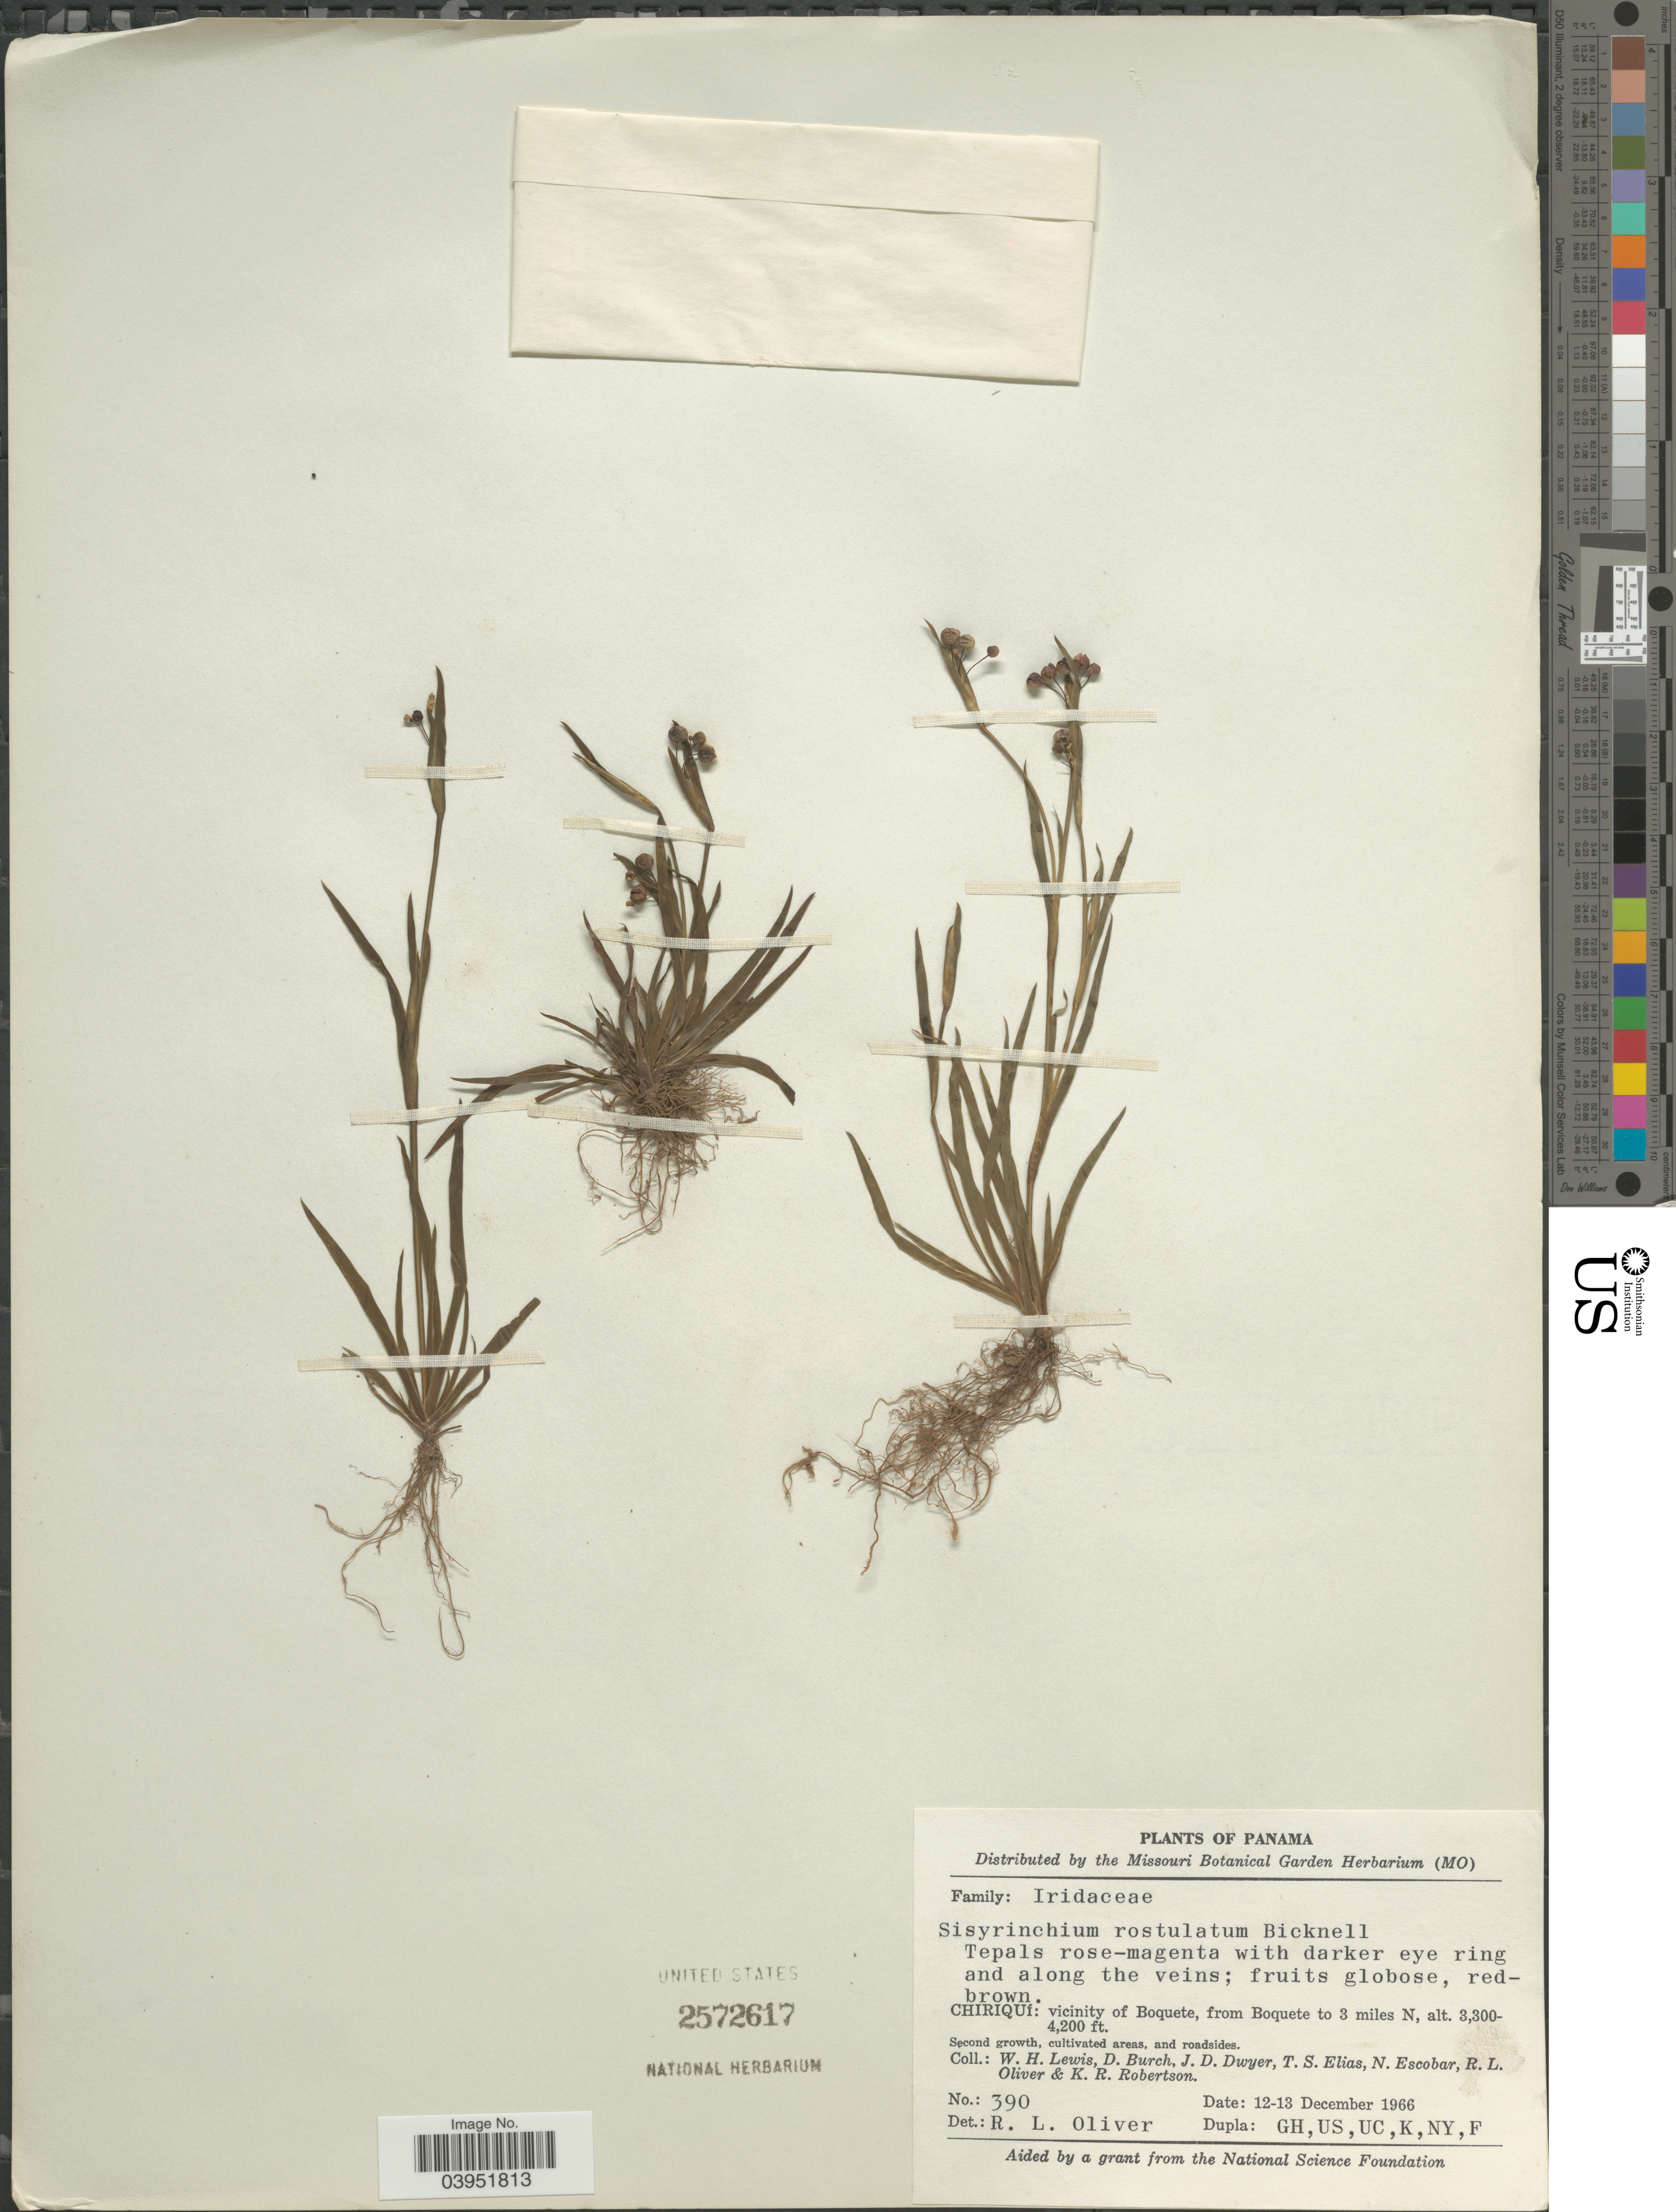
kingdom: Plantae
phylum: Tracheophyta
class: Liliopsida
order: Asparagales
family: Iridaceae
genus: Sisyrinchium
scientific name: Sisyrinchium rosulatum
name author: E.P. Bicknell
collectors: W. H. Lewis, D. Burch, J. D. Dwyer, T. S. Elias & et al.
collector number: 390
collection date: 1966-12-12/1966-12-13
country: Panama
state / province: Chiriqui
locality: Vicinity of Boquete, from Boquete to 3 miles N.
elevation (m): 1006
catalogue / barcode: US 2572617